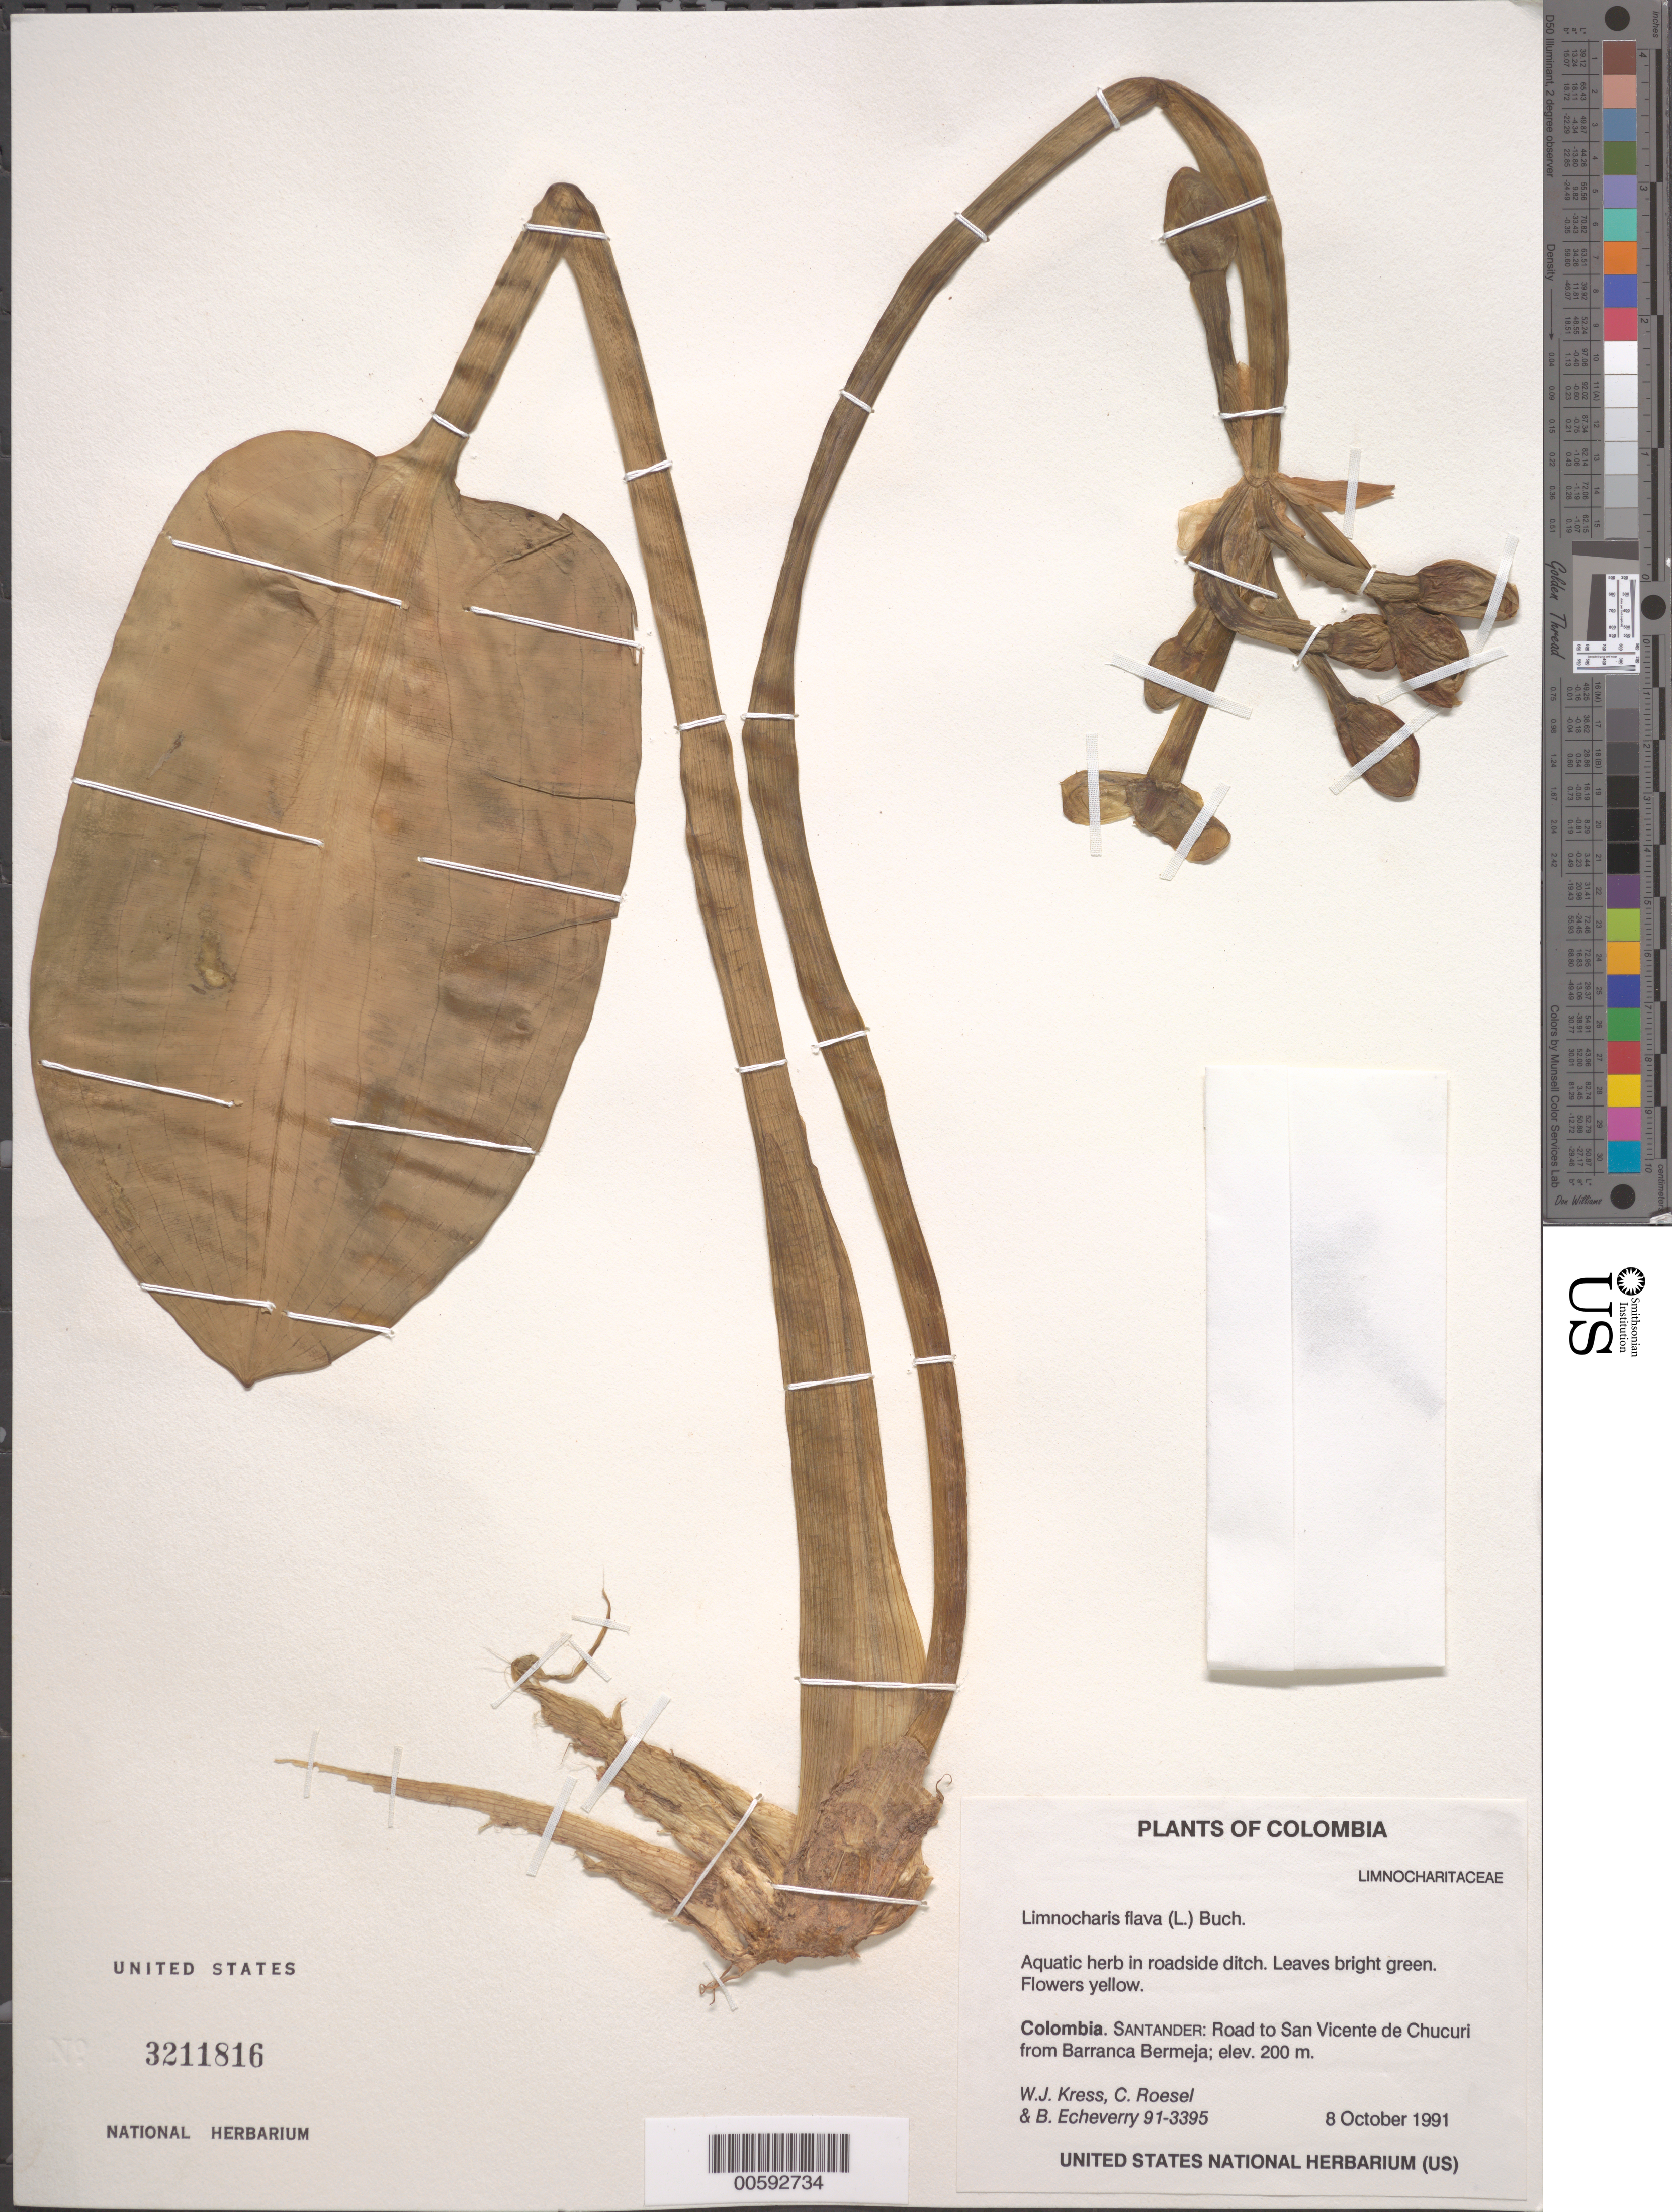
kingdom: Plantae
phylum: Tracheophyta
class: Liliopsida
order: Alismatales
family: Alismataceae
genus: Limnocharis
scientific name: Limnocharis flava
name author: (L.) Buchenau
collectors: W. J. Kress, C. S. Roesel & B. Echeverry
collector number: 91-3395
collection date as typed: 08 Oct 1991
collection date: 1991-10-08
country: Colombia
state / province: Santander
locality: Road to San Vicente de Chucuri from Barranca Bermeja.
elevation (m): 200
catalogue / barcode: US 3211816